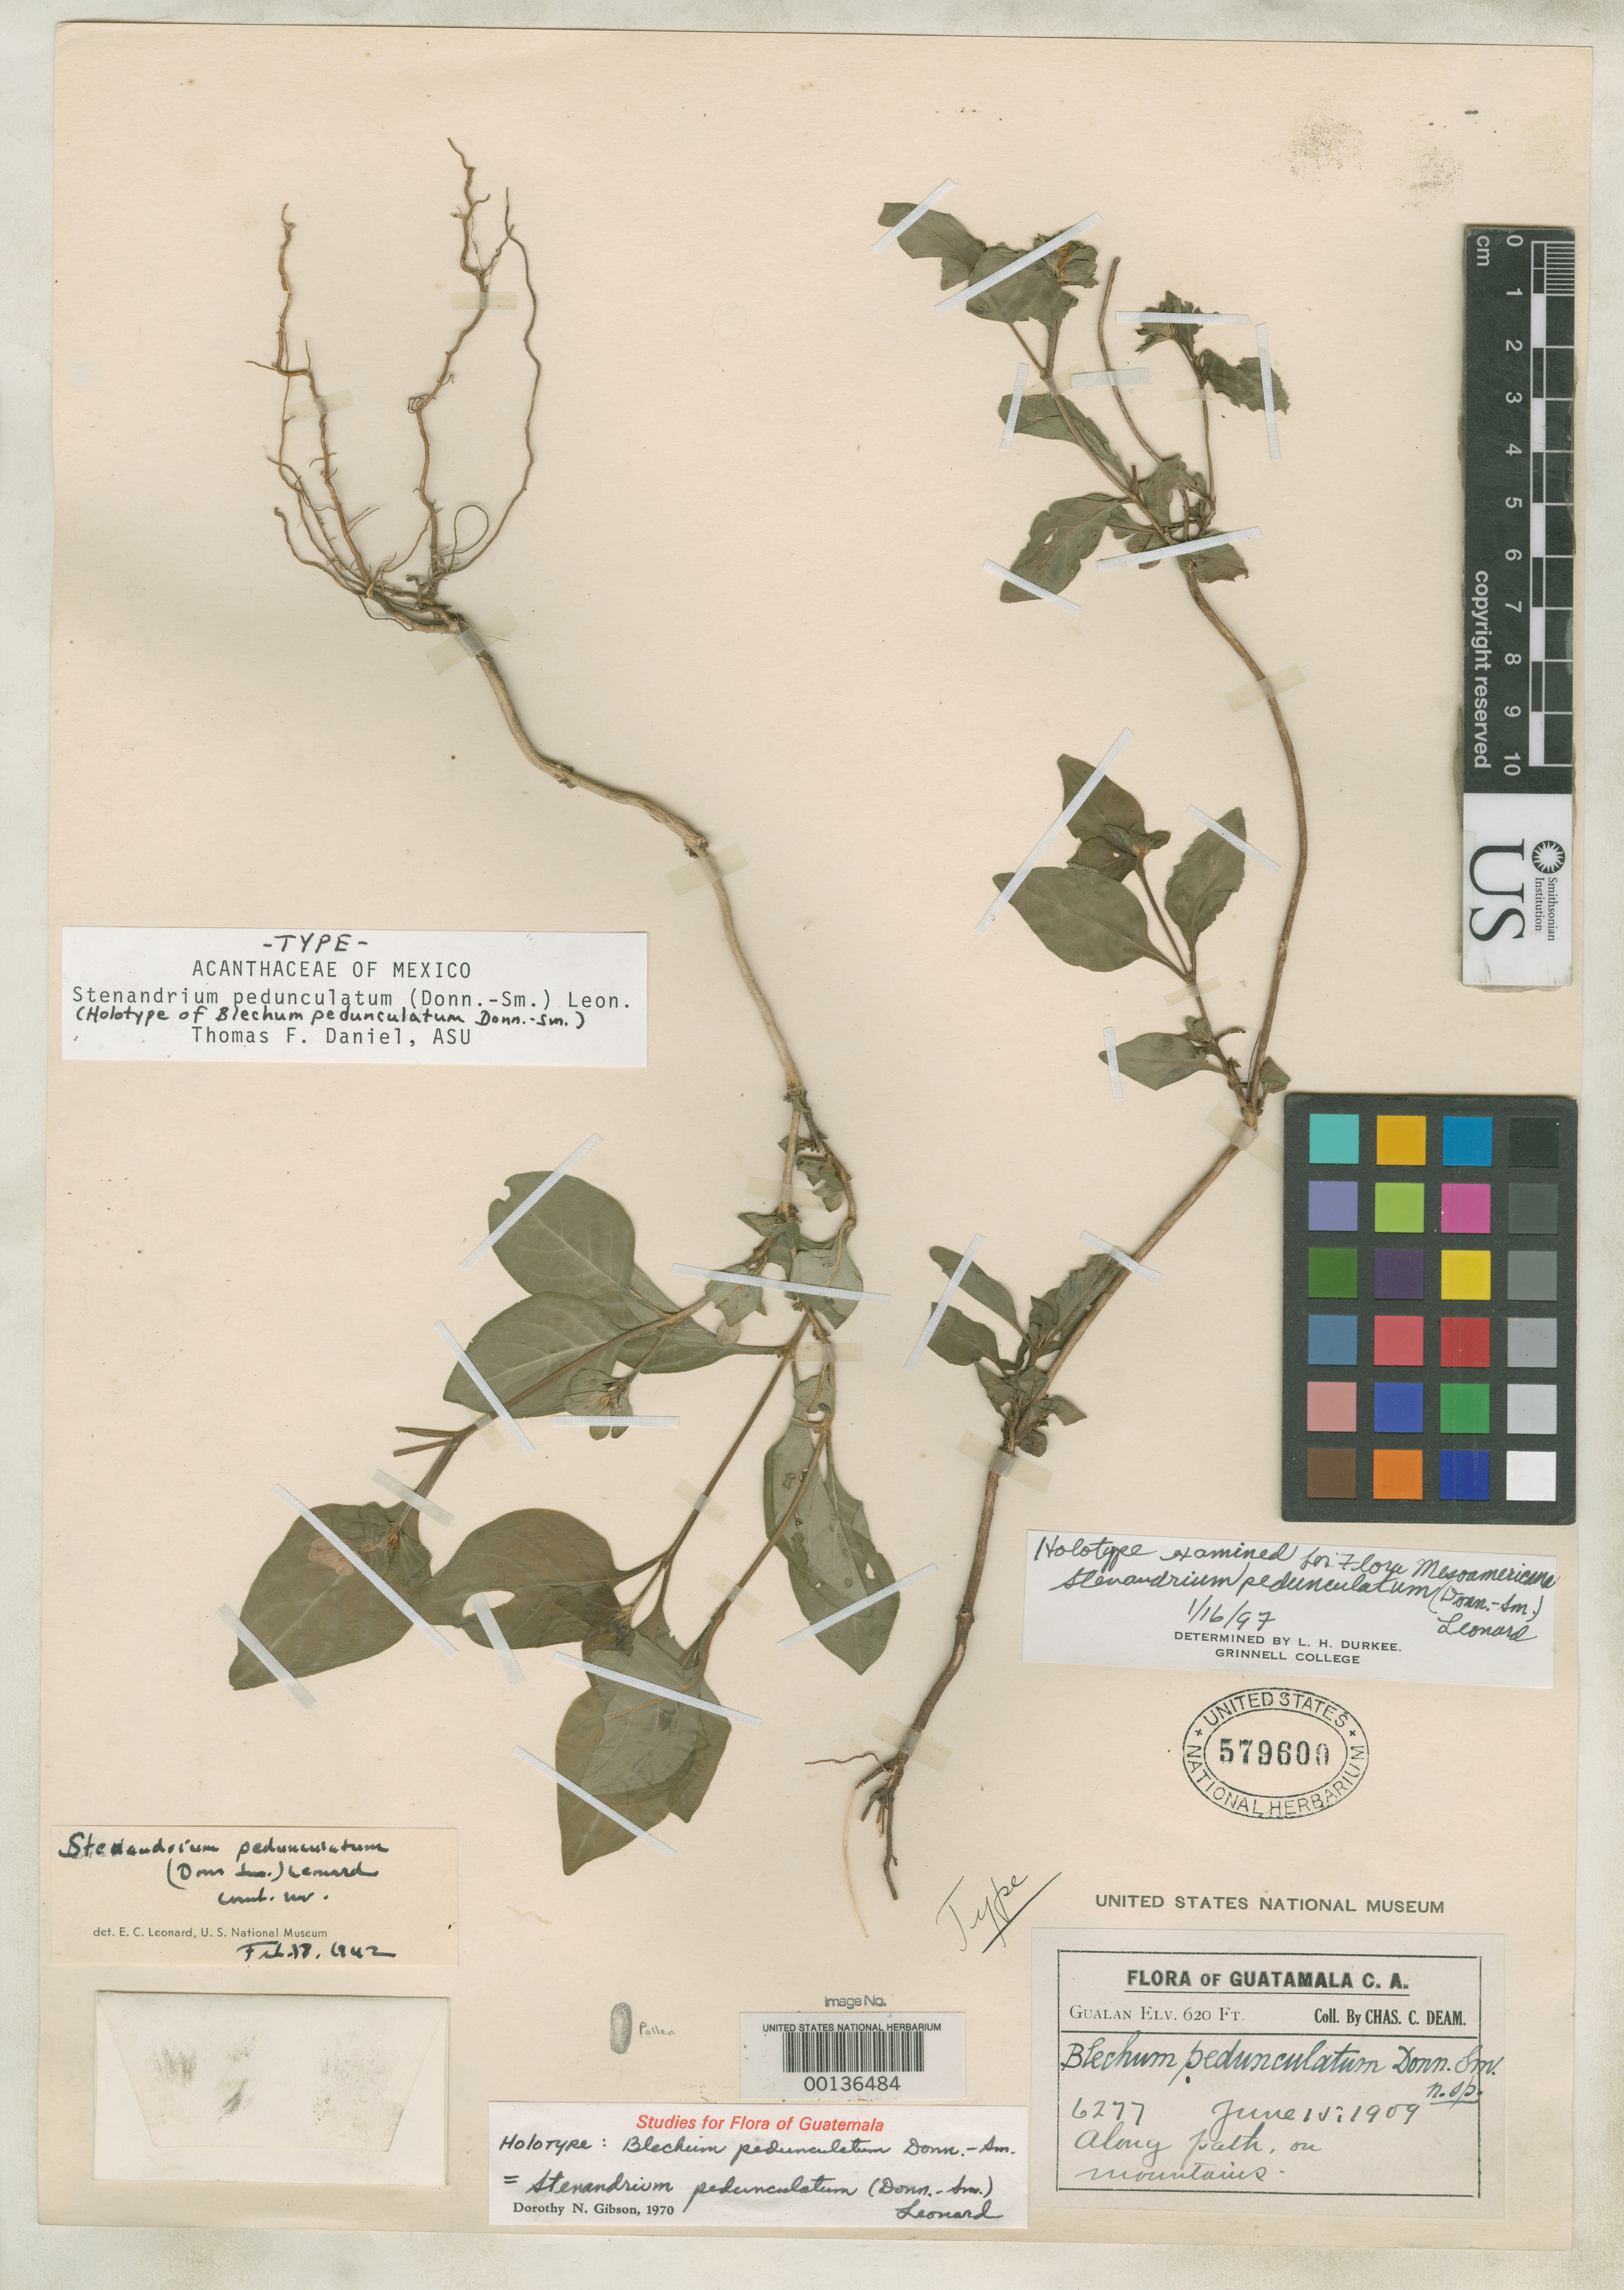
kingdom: Plantae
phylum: Tracheophyta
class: Magnoliopsida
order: Lamiales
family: Acanthaceae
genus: Blechum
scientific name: Blechum pedunculatum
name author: Donn. Sm.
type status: Holotype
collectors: C. C. Deam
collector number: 6277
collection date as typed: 15 Jun 1909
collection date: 1909-06-15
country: Guatemala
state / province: Zacapa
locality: Gualan, along path on mountains.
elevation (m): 186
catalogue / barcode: US 579600